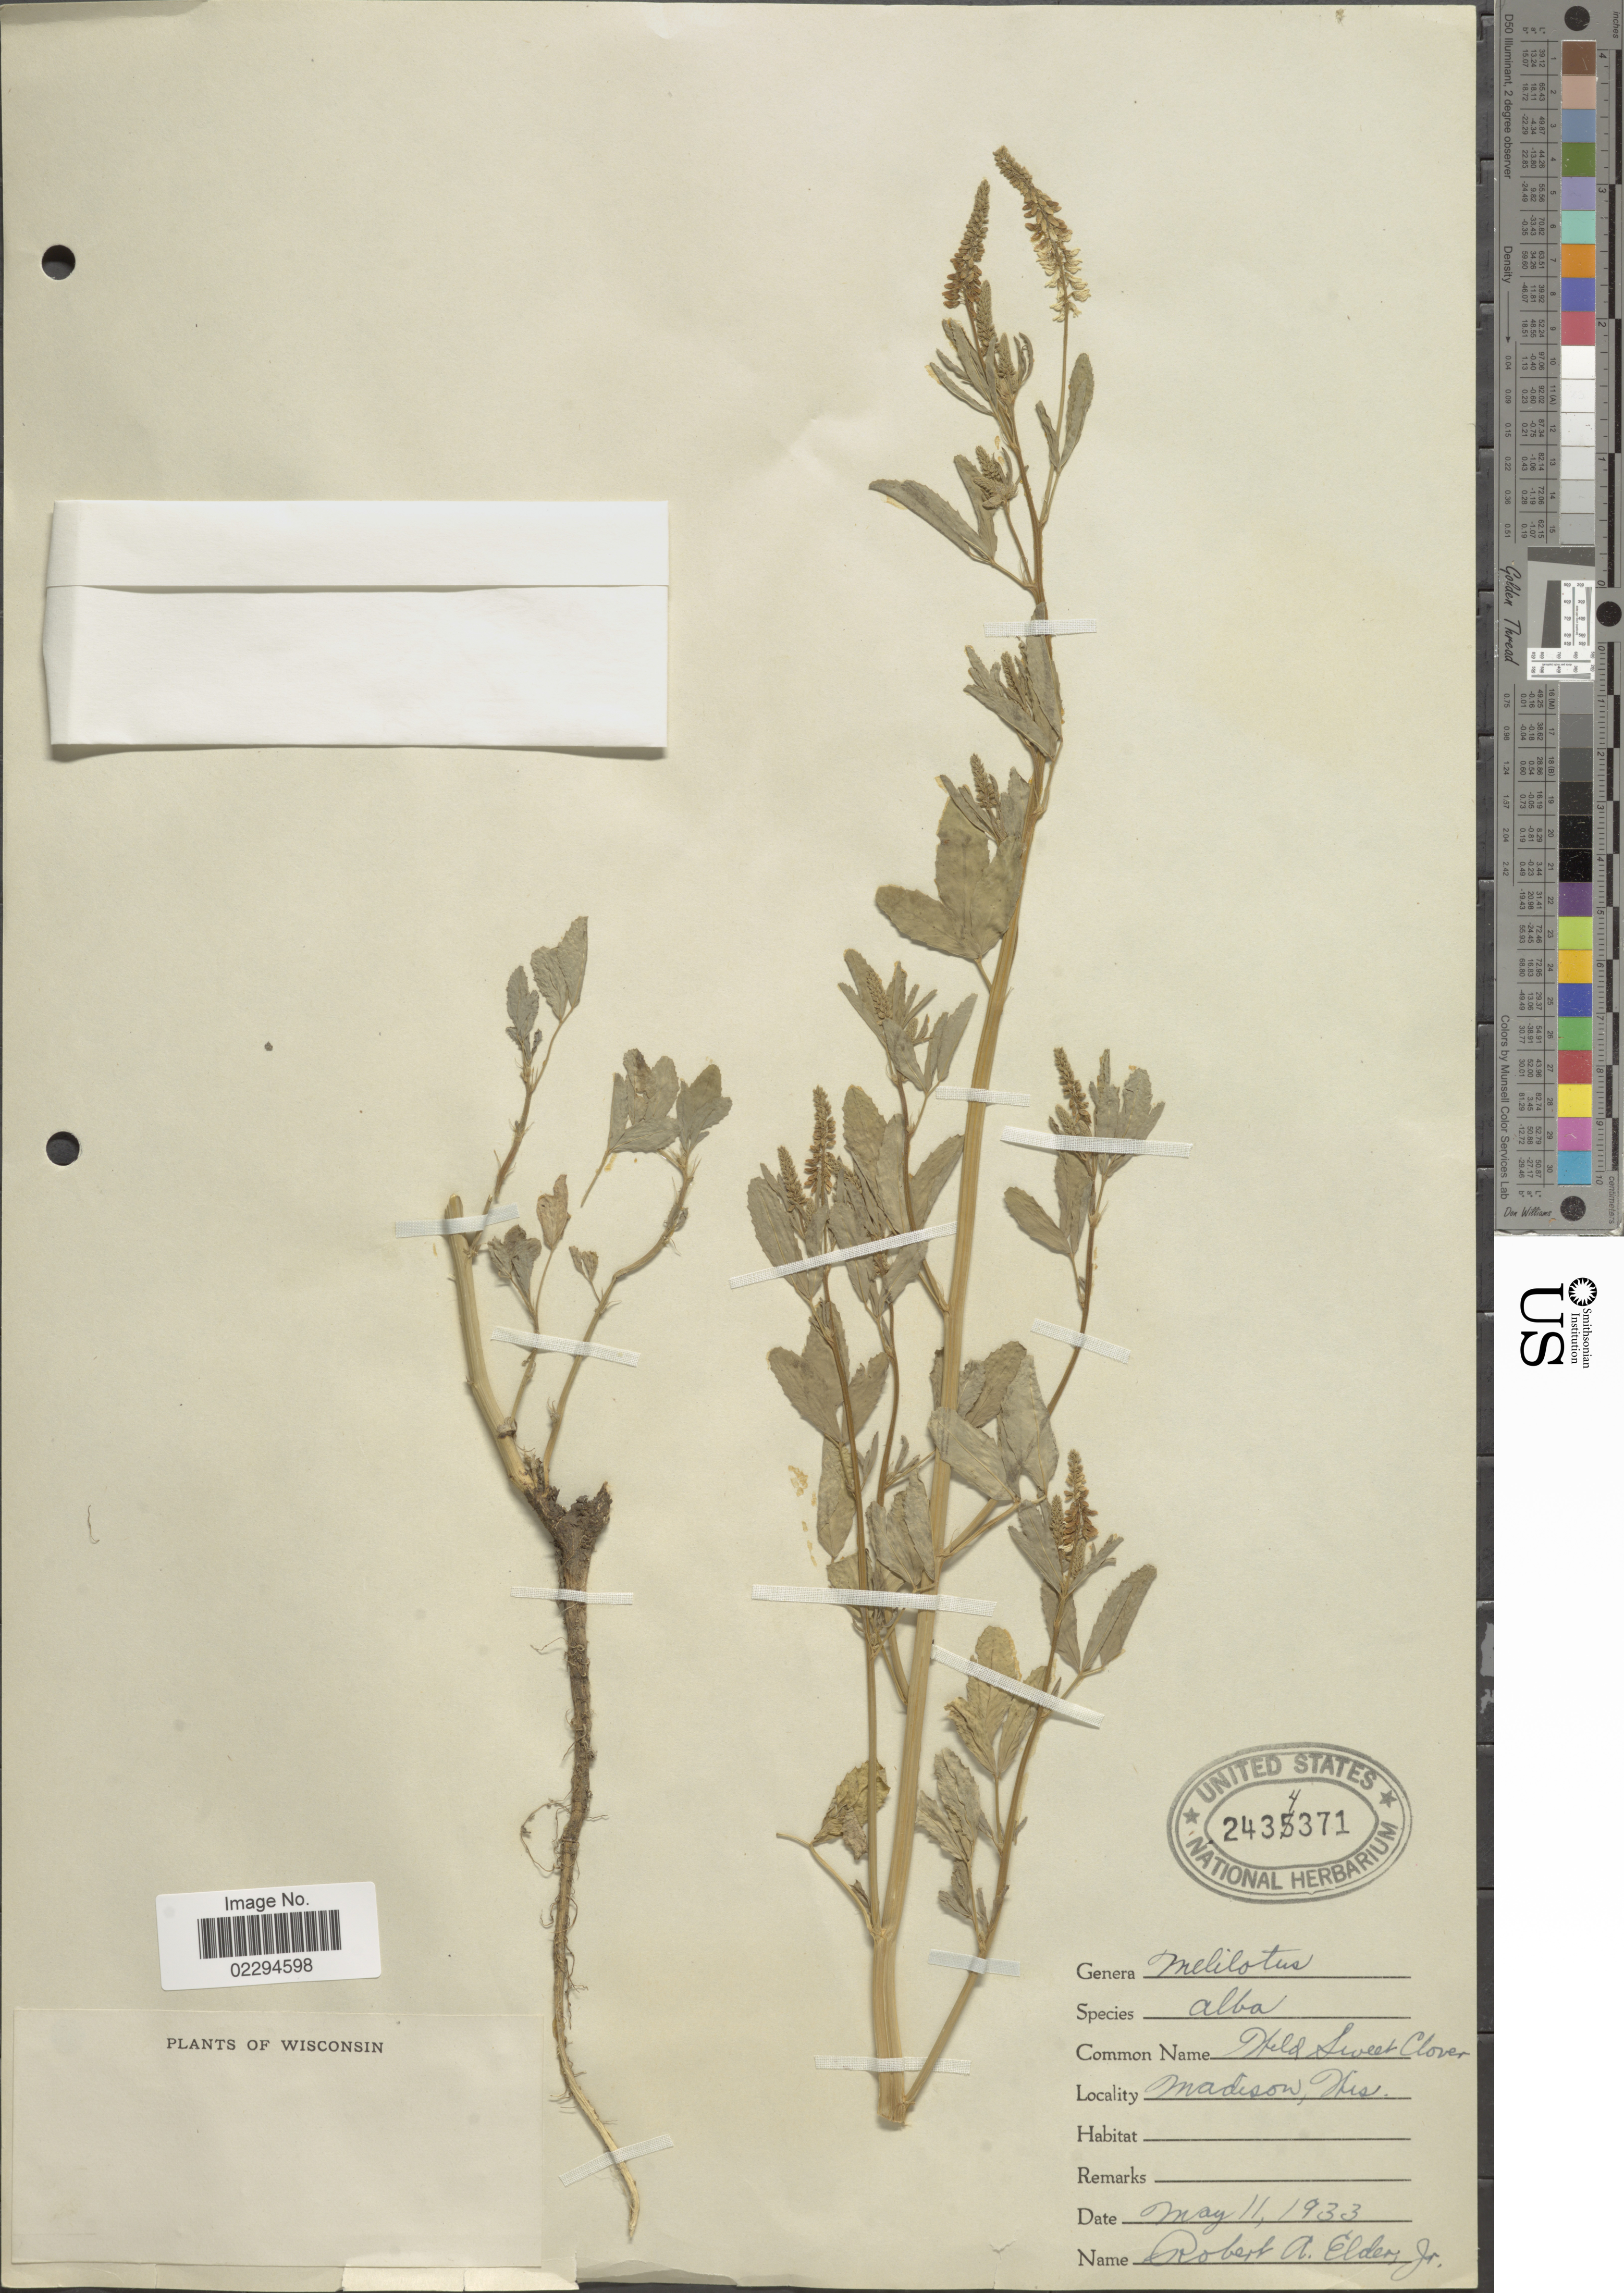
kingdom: Plantae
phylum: Tracheophyta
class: Magnoliopsida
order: Fabales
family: Fabaceae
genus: Melilotus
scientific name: Melilotus albus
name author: Medik.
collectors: R. Elder Jr.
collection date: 1933-05-11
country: United States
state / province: Mississippi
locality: Madison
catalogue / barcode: US 2434371